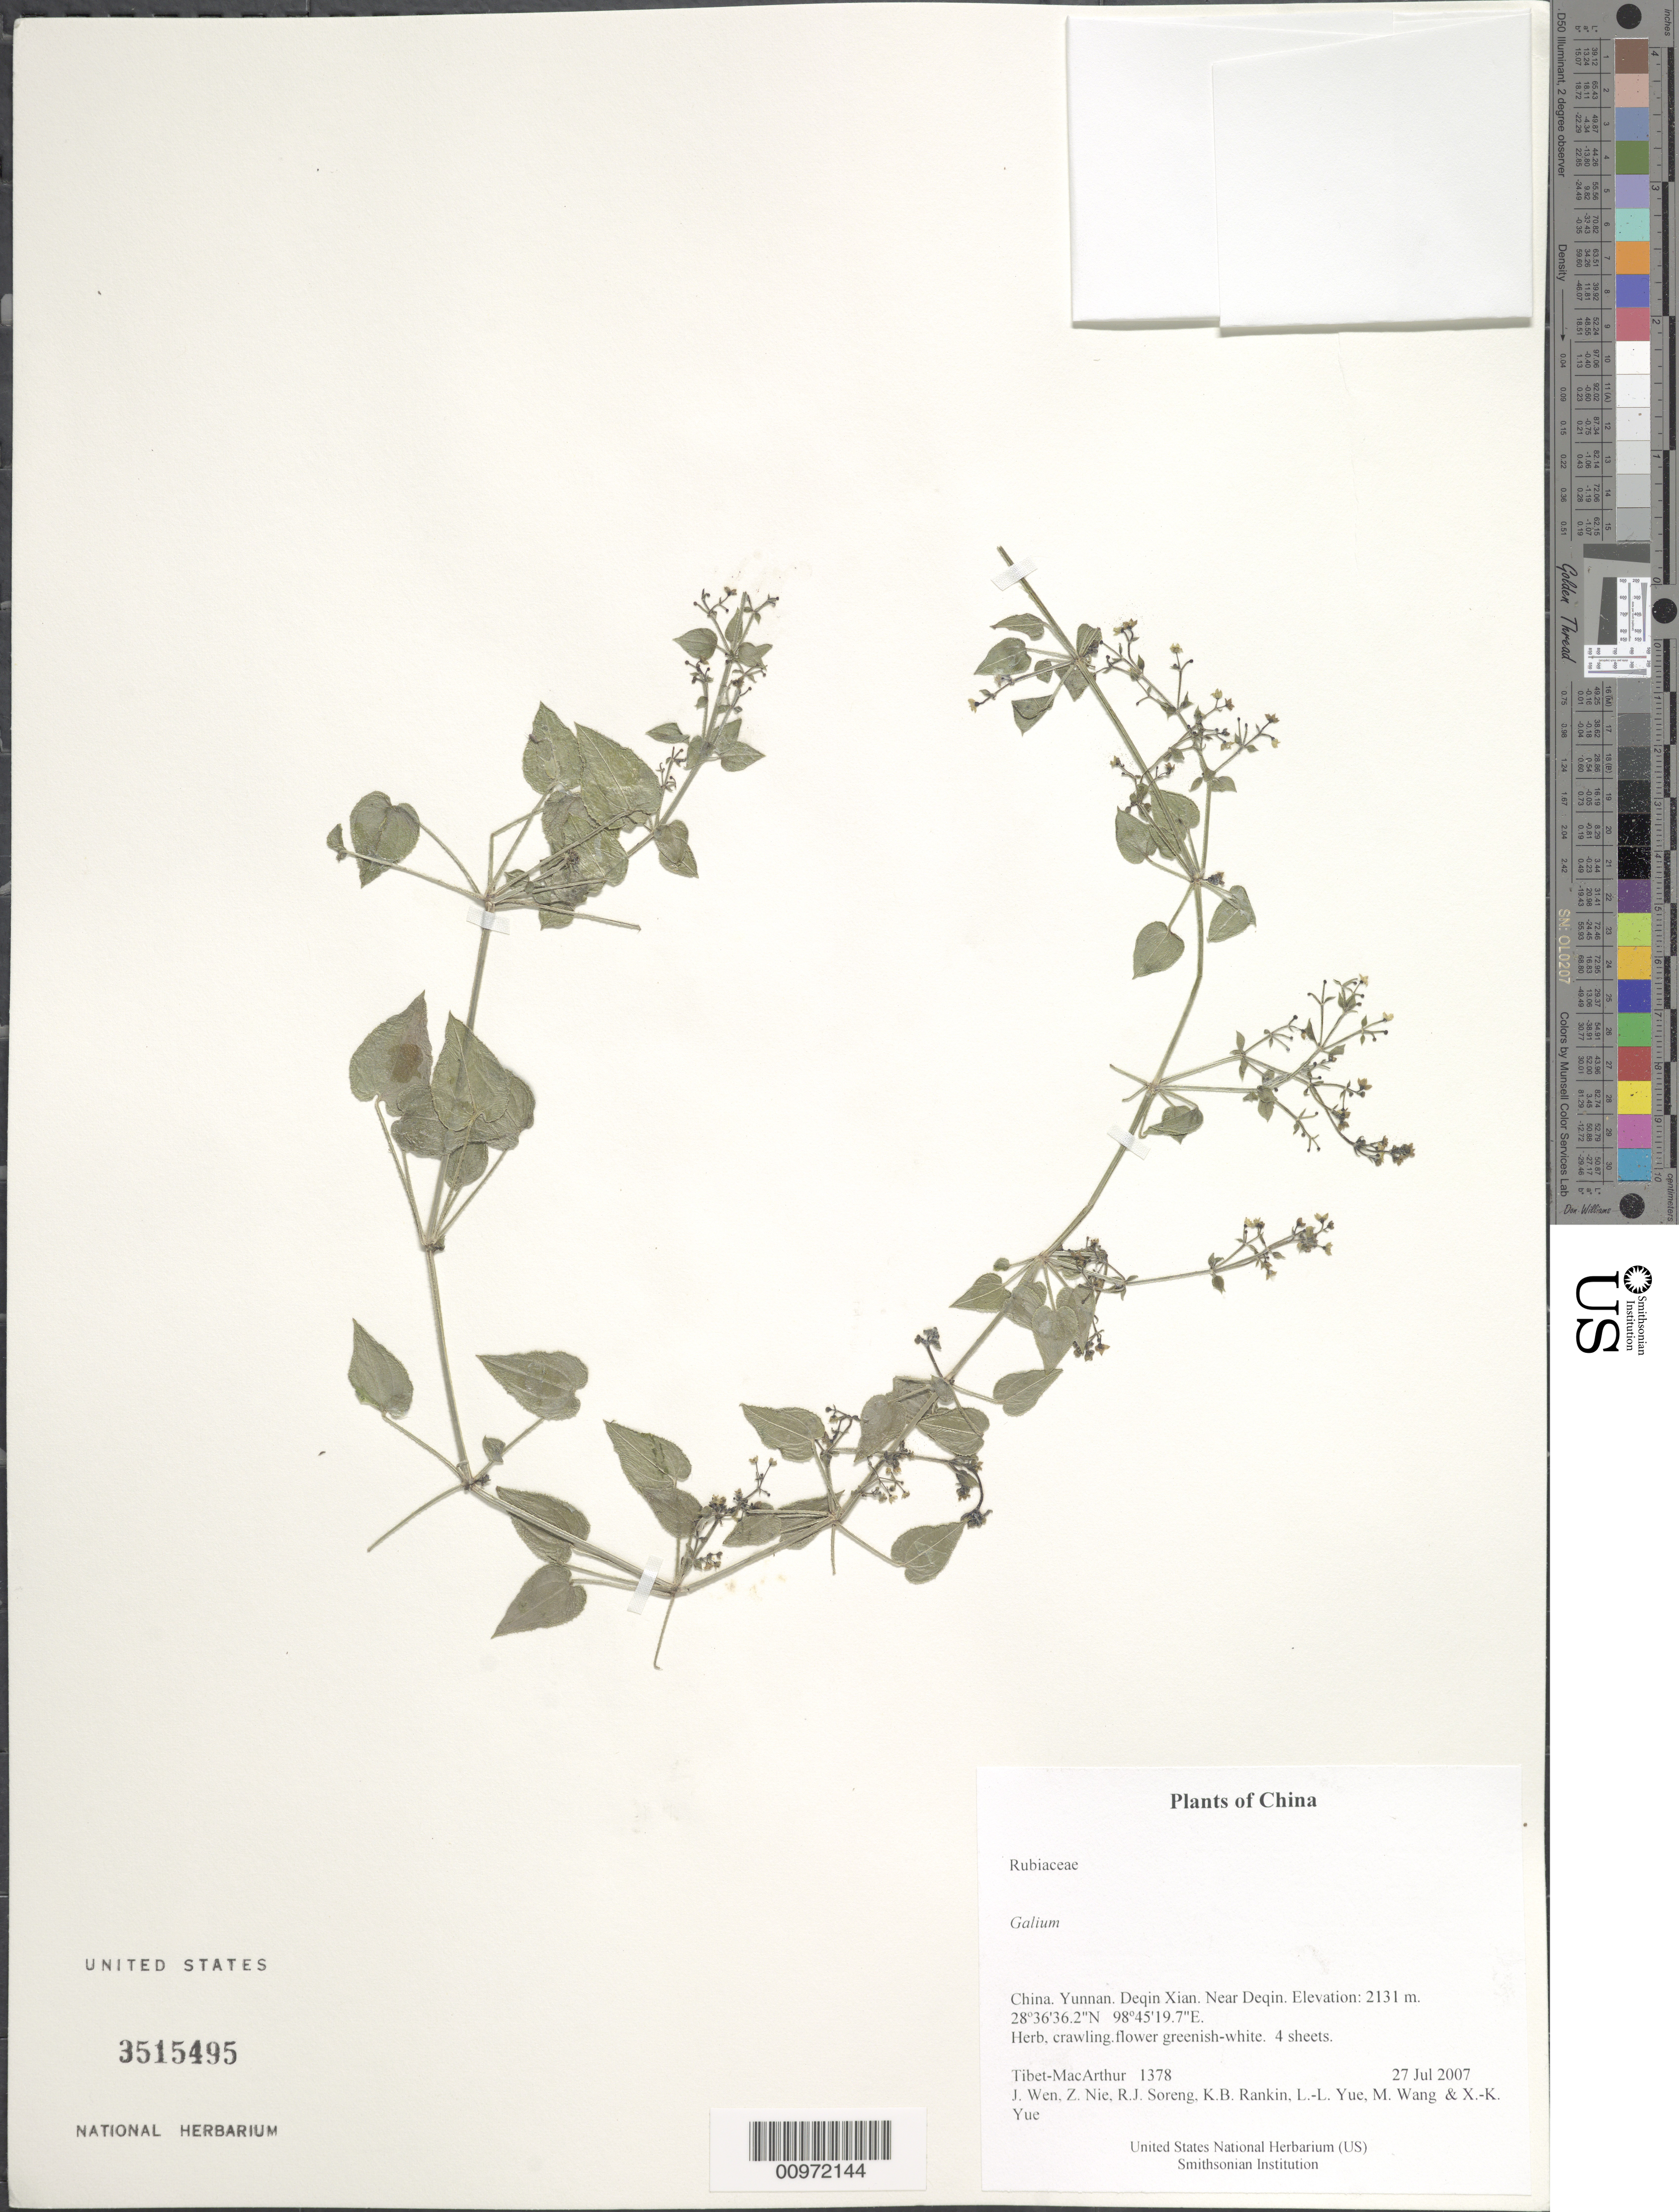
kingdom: Plantae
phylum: Tracheophyta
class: Magnoliopsida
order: Gentianales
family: Rubiaceae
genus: Galium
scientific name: Galium sp.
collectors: Tibet-MacArthur, J. Wen, Z. Nie, R. J. Soreng, K. Rankin, L. Yue, M. Wang & X. Yue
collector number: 1378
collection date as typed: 27 Jul 2007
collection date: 2007-07-27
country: China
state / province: Yunnan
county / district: Deqin Xian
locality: Near Deqin.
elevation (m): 2131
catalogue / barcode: US 3515495